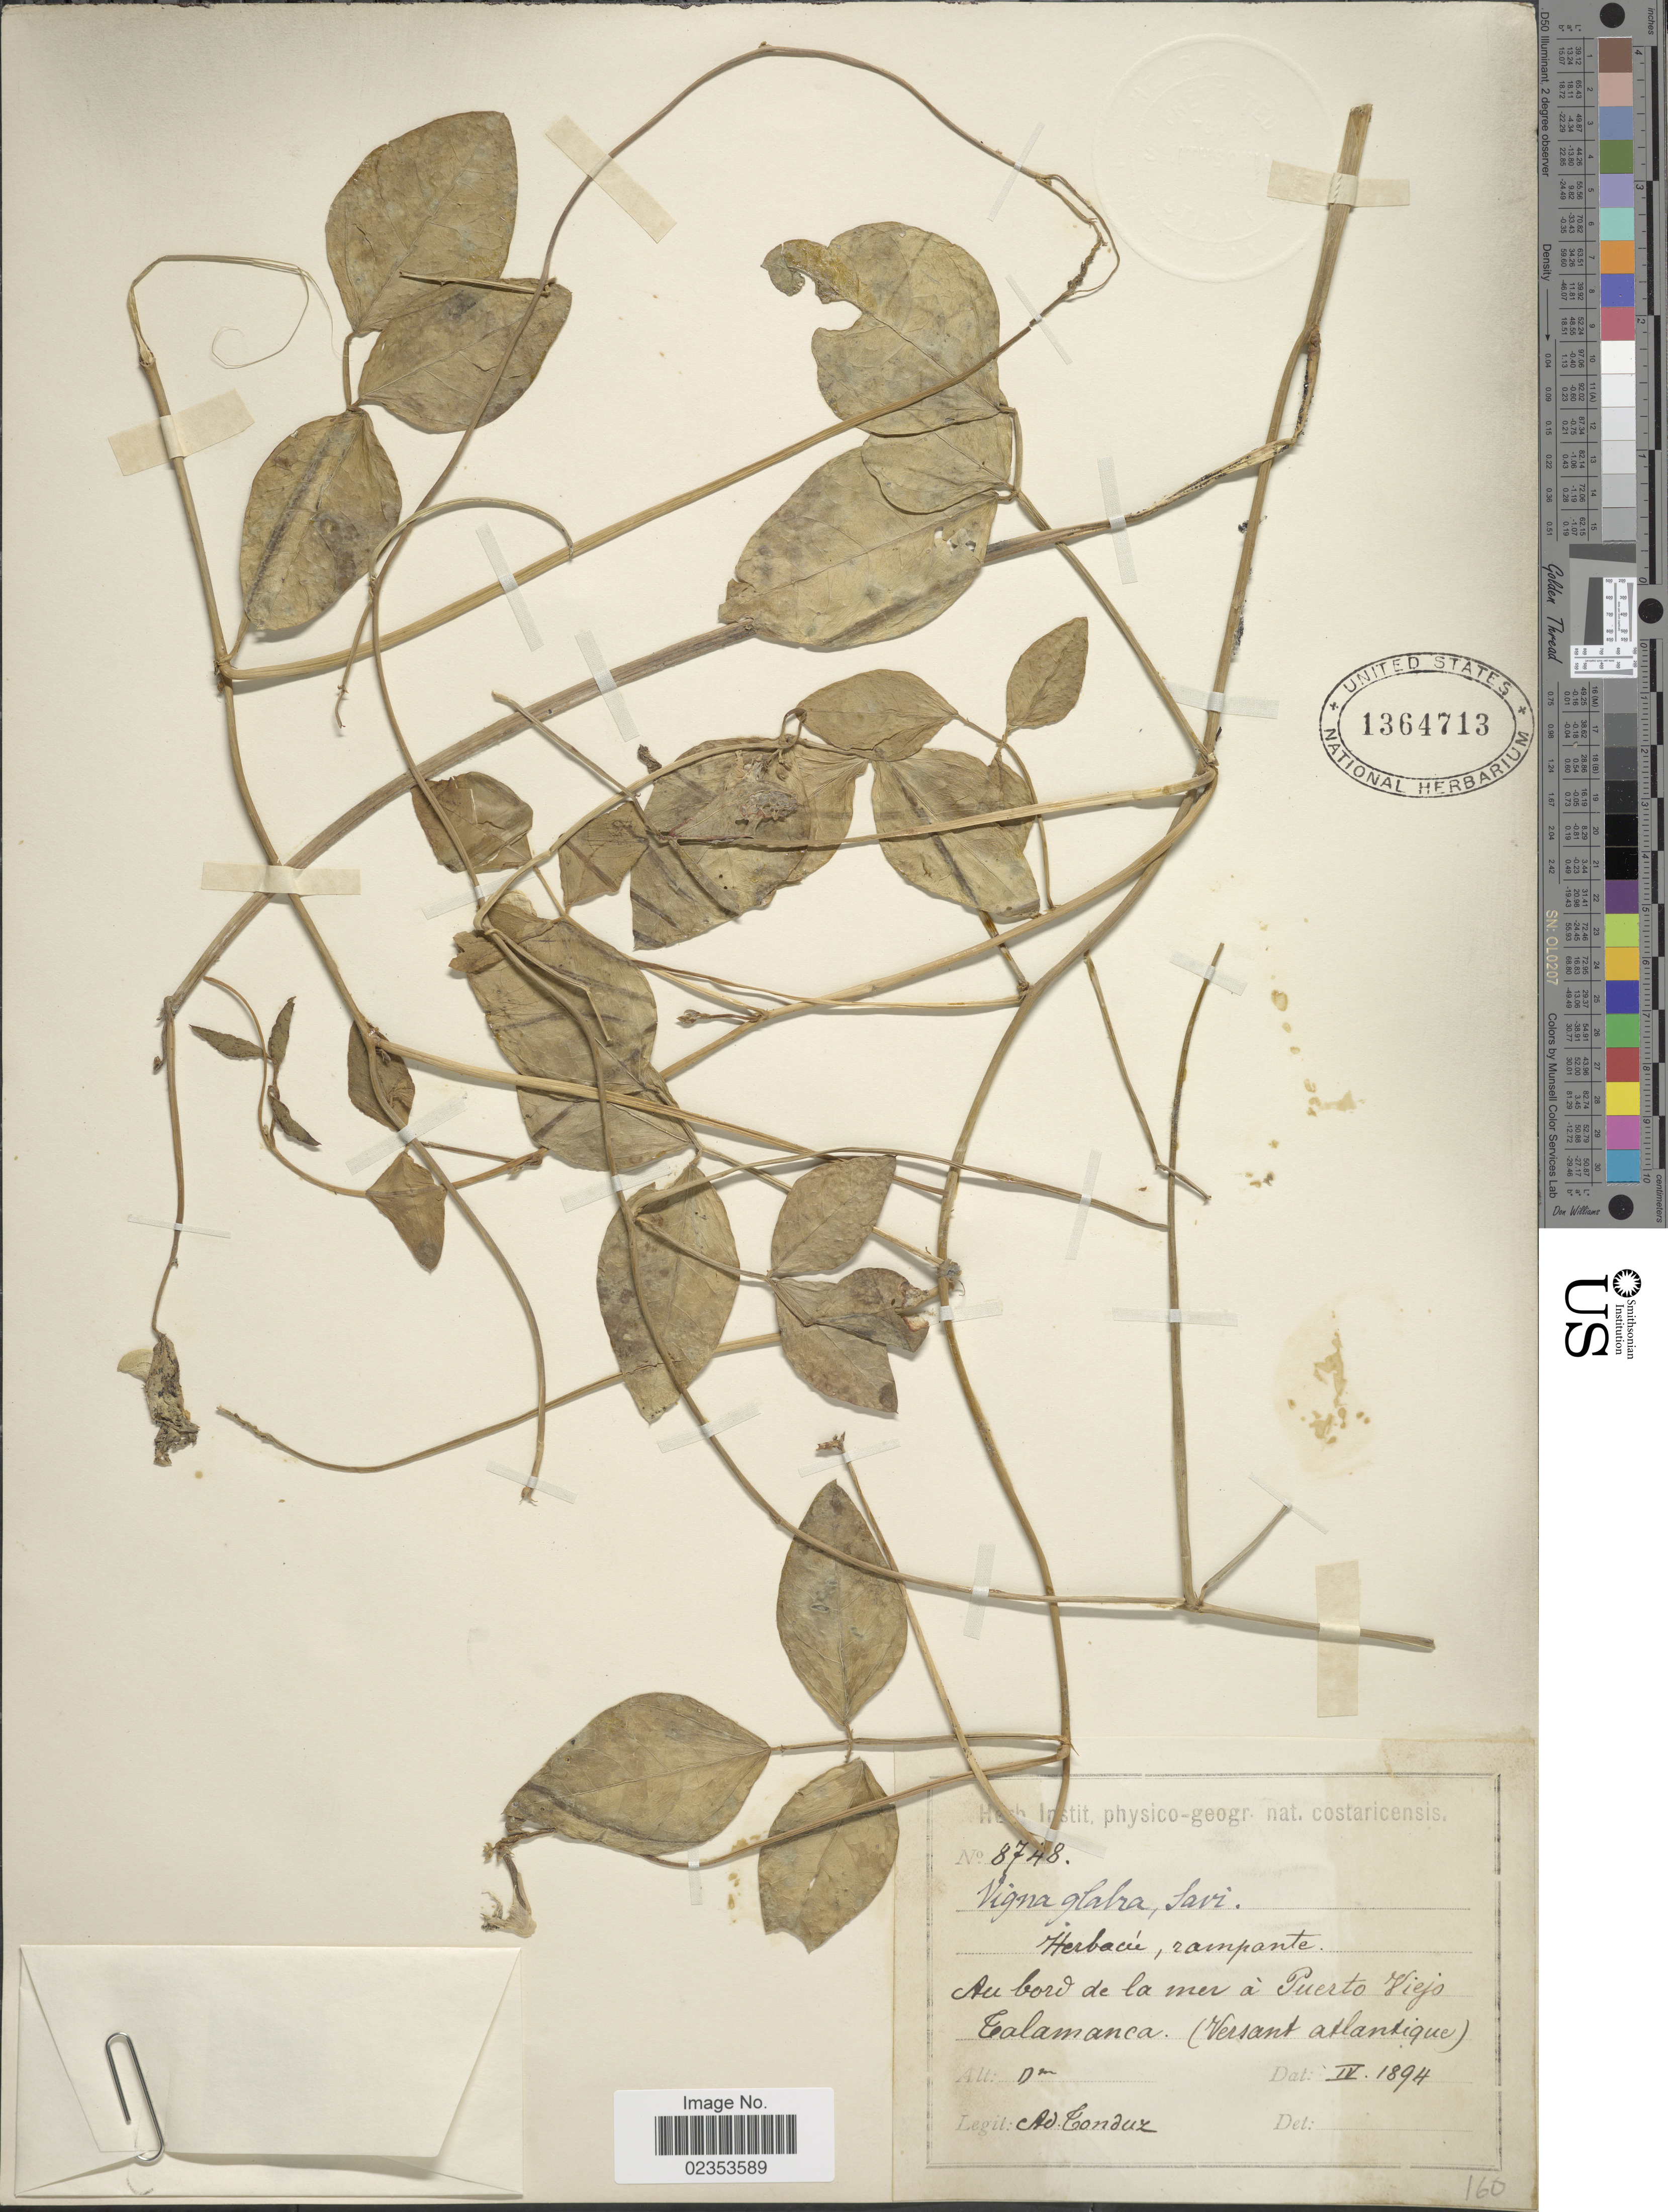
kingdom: Plantae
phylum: Tracheophyta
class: Magnoliopsida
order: Fabales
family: Fabaceae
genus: Vigna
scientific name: Vigna luteola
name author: (Jacq.) Benth.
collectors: A. Tonduz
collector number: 8748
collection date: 1894-04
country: Costa Rica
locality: Au bord de la mer a Puerto Viejo, Talamaca. (Versant atlantique).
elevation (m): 0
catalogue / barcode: US 1364713